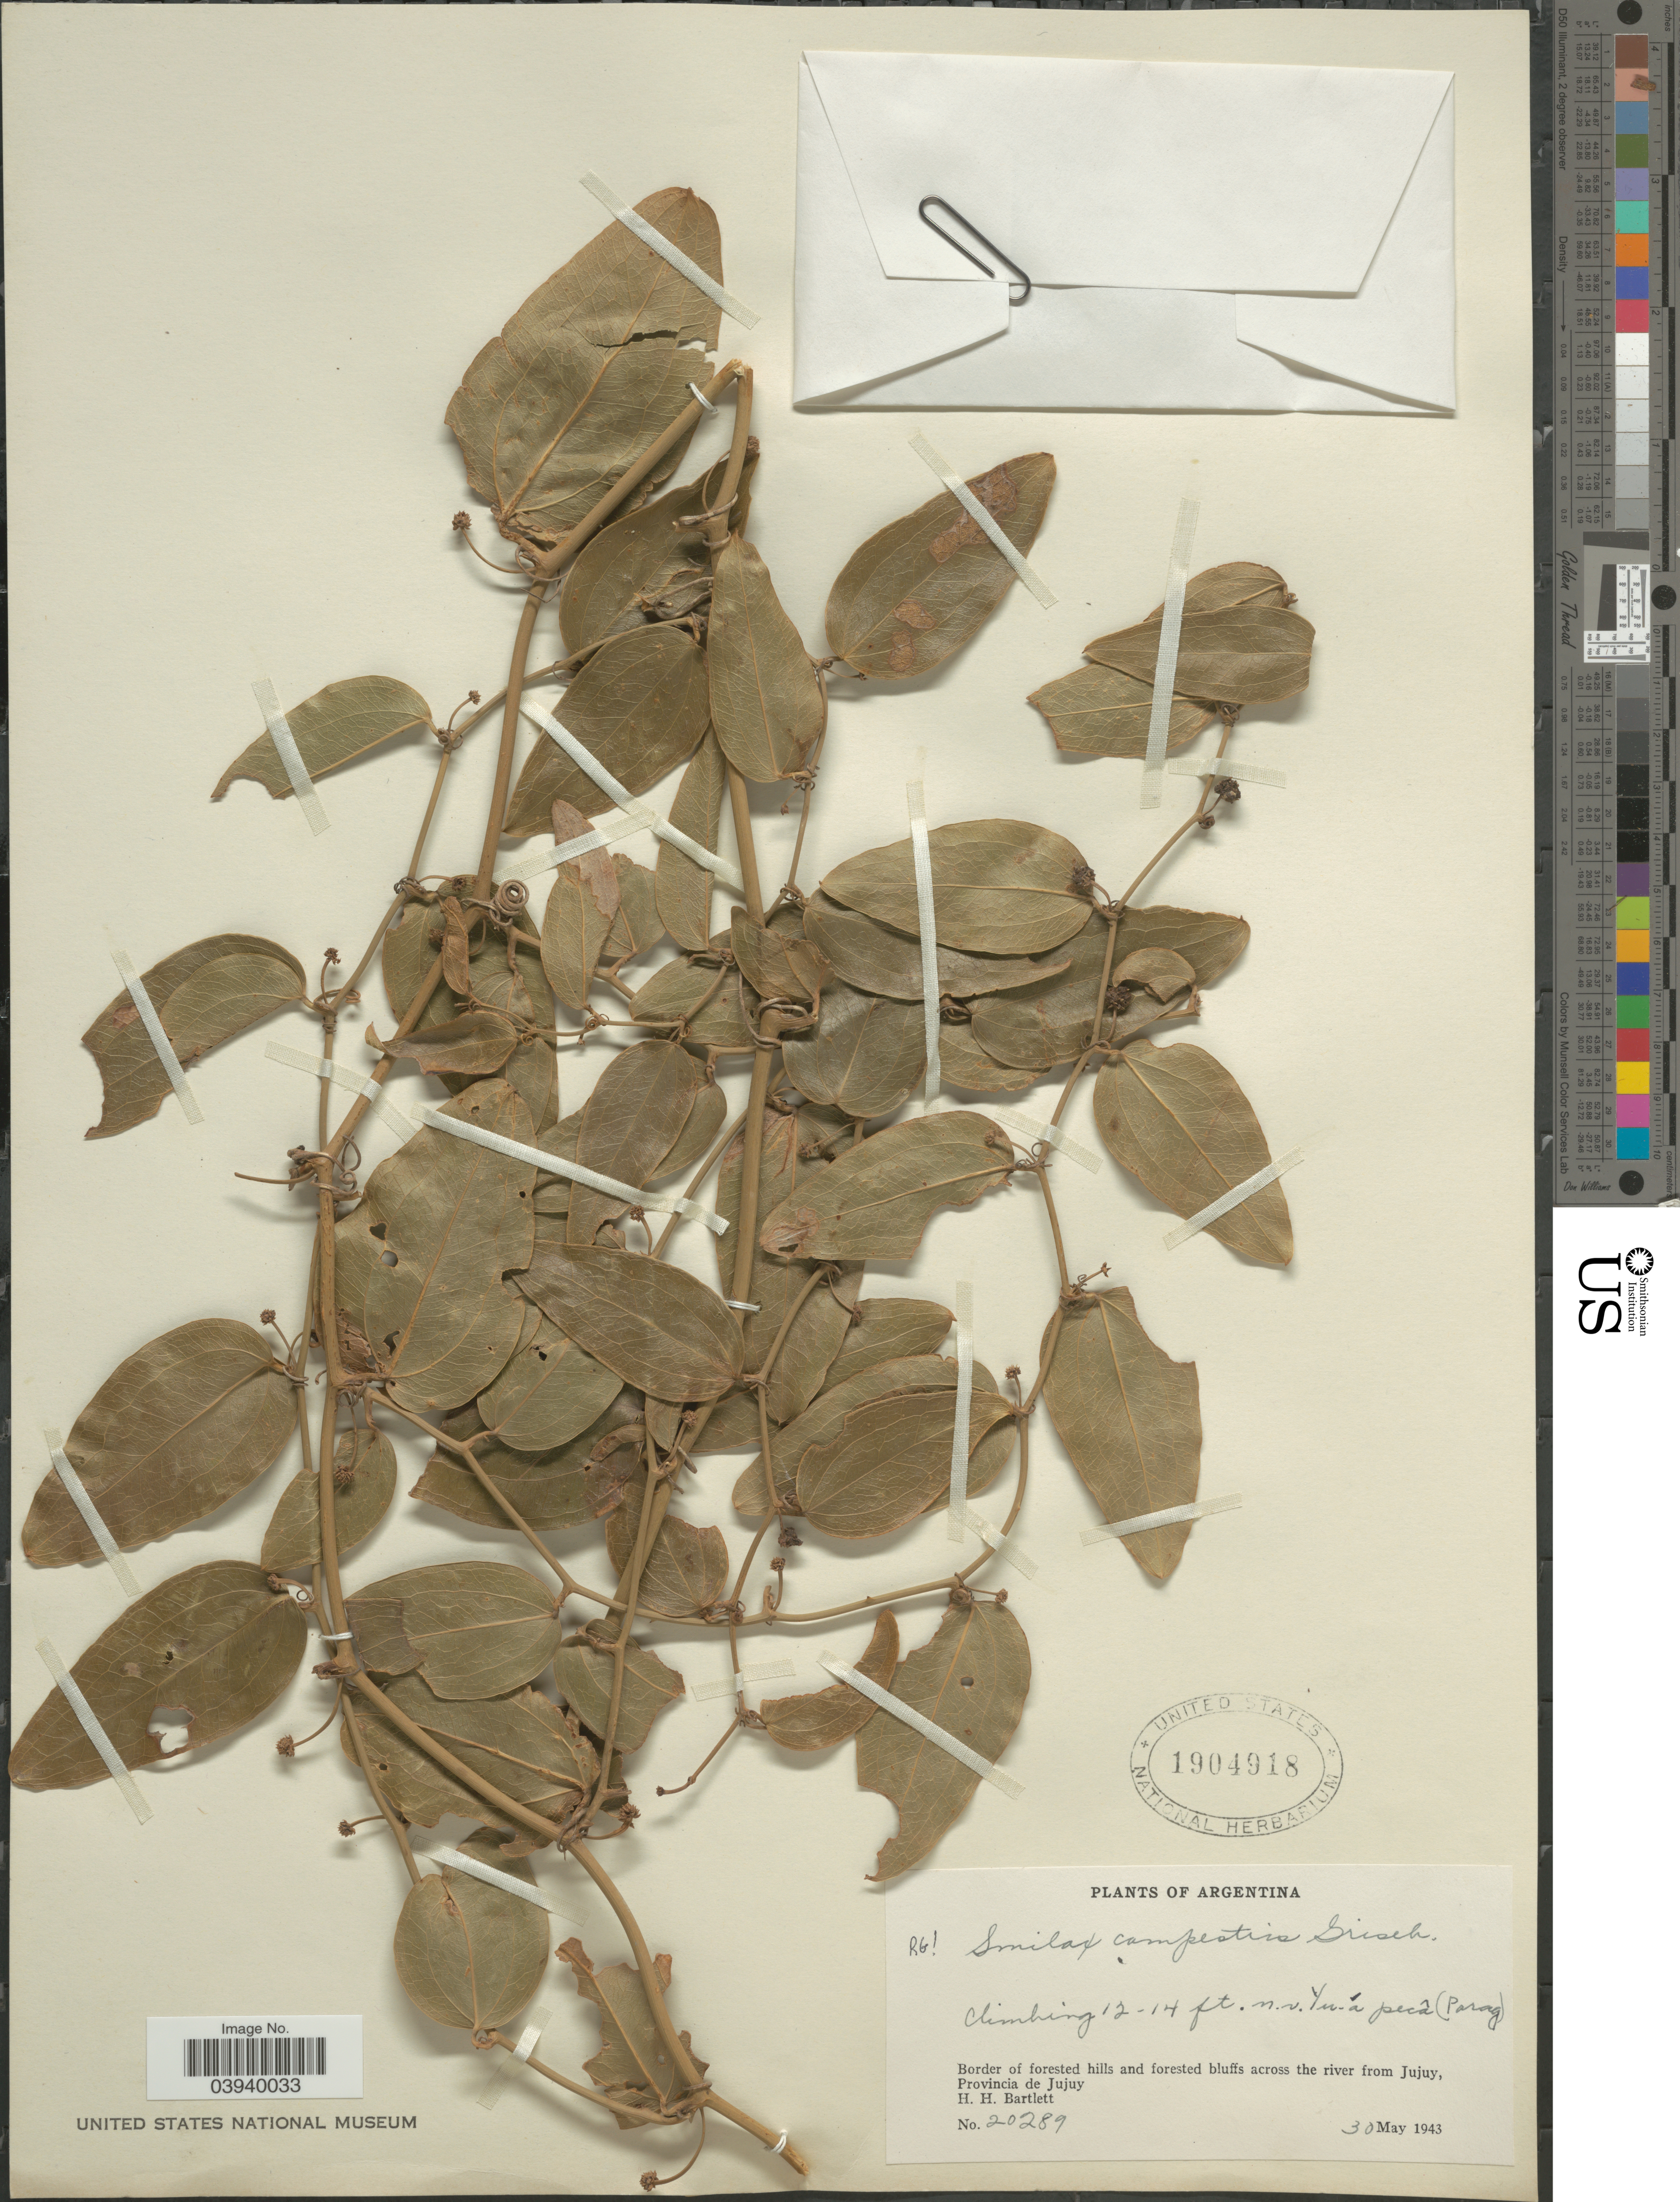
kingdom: Plantae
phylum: Tracheophyta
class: Liliopsida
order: Liliales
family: Smilacaceae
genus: Smilax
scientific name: Smilax campestris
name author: Griseb.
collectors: H. H. Bartlett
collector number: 20289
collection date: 1943-05-30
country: Argentina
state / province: Jujuy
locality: Border of forested hills and forested bluffs across the river from Jujuy.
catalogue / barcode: US 1904918